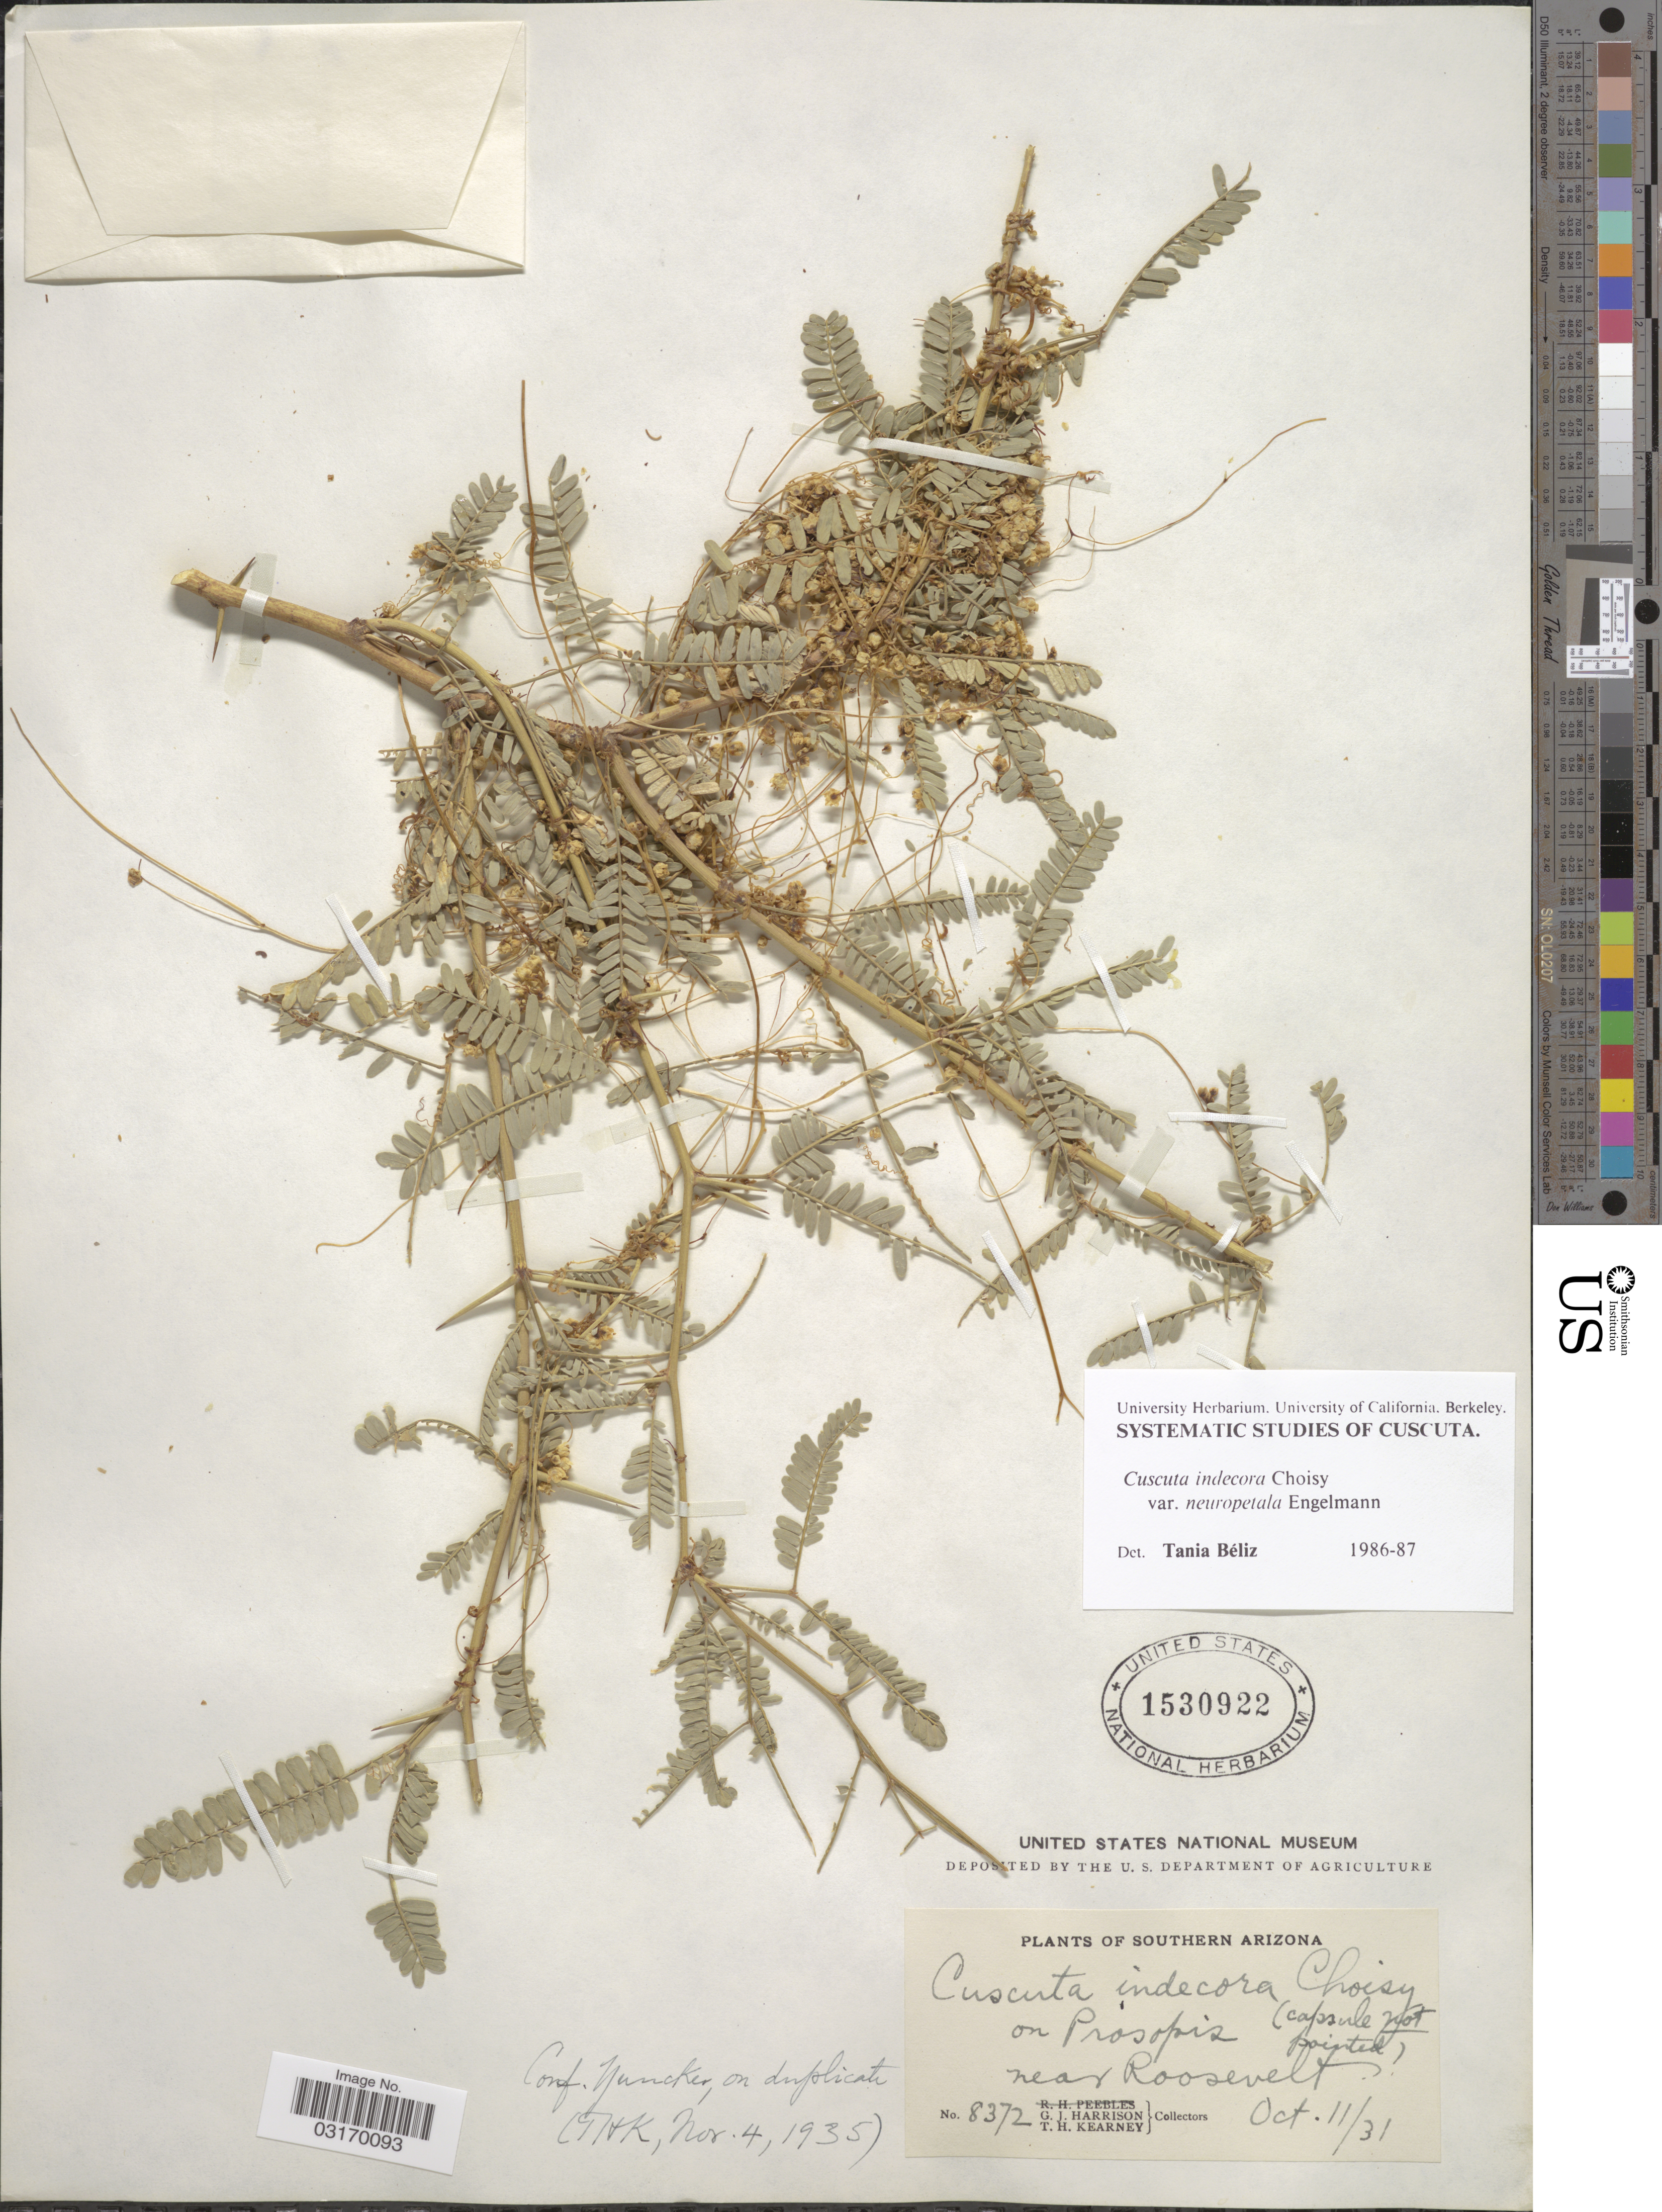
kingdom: Plantae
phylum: Tracheophyta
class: Magnoliopsida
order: Solanales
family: Convolvulaceae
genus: Cuscuta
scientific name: Cuscuta indecora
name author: Choisy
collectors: G. J. Harrison & T. H. Kearney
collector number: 8372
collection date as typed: Transcribed d/m/y: 11/10/31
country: United States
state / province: Arizona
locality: Southern Arizona. Near Roosevelt.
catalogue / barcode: US 1530922